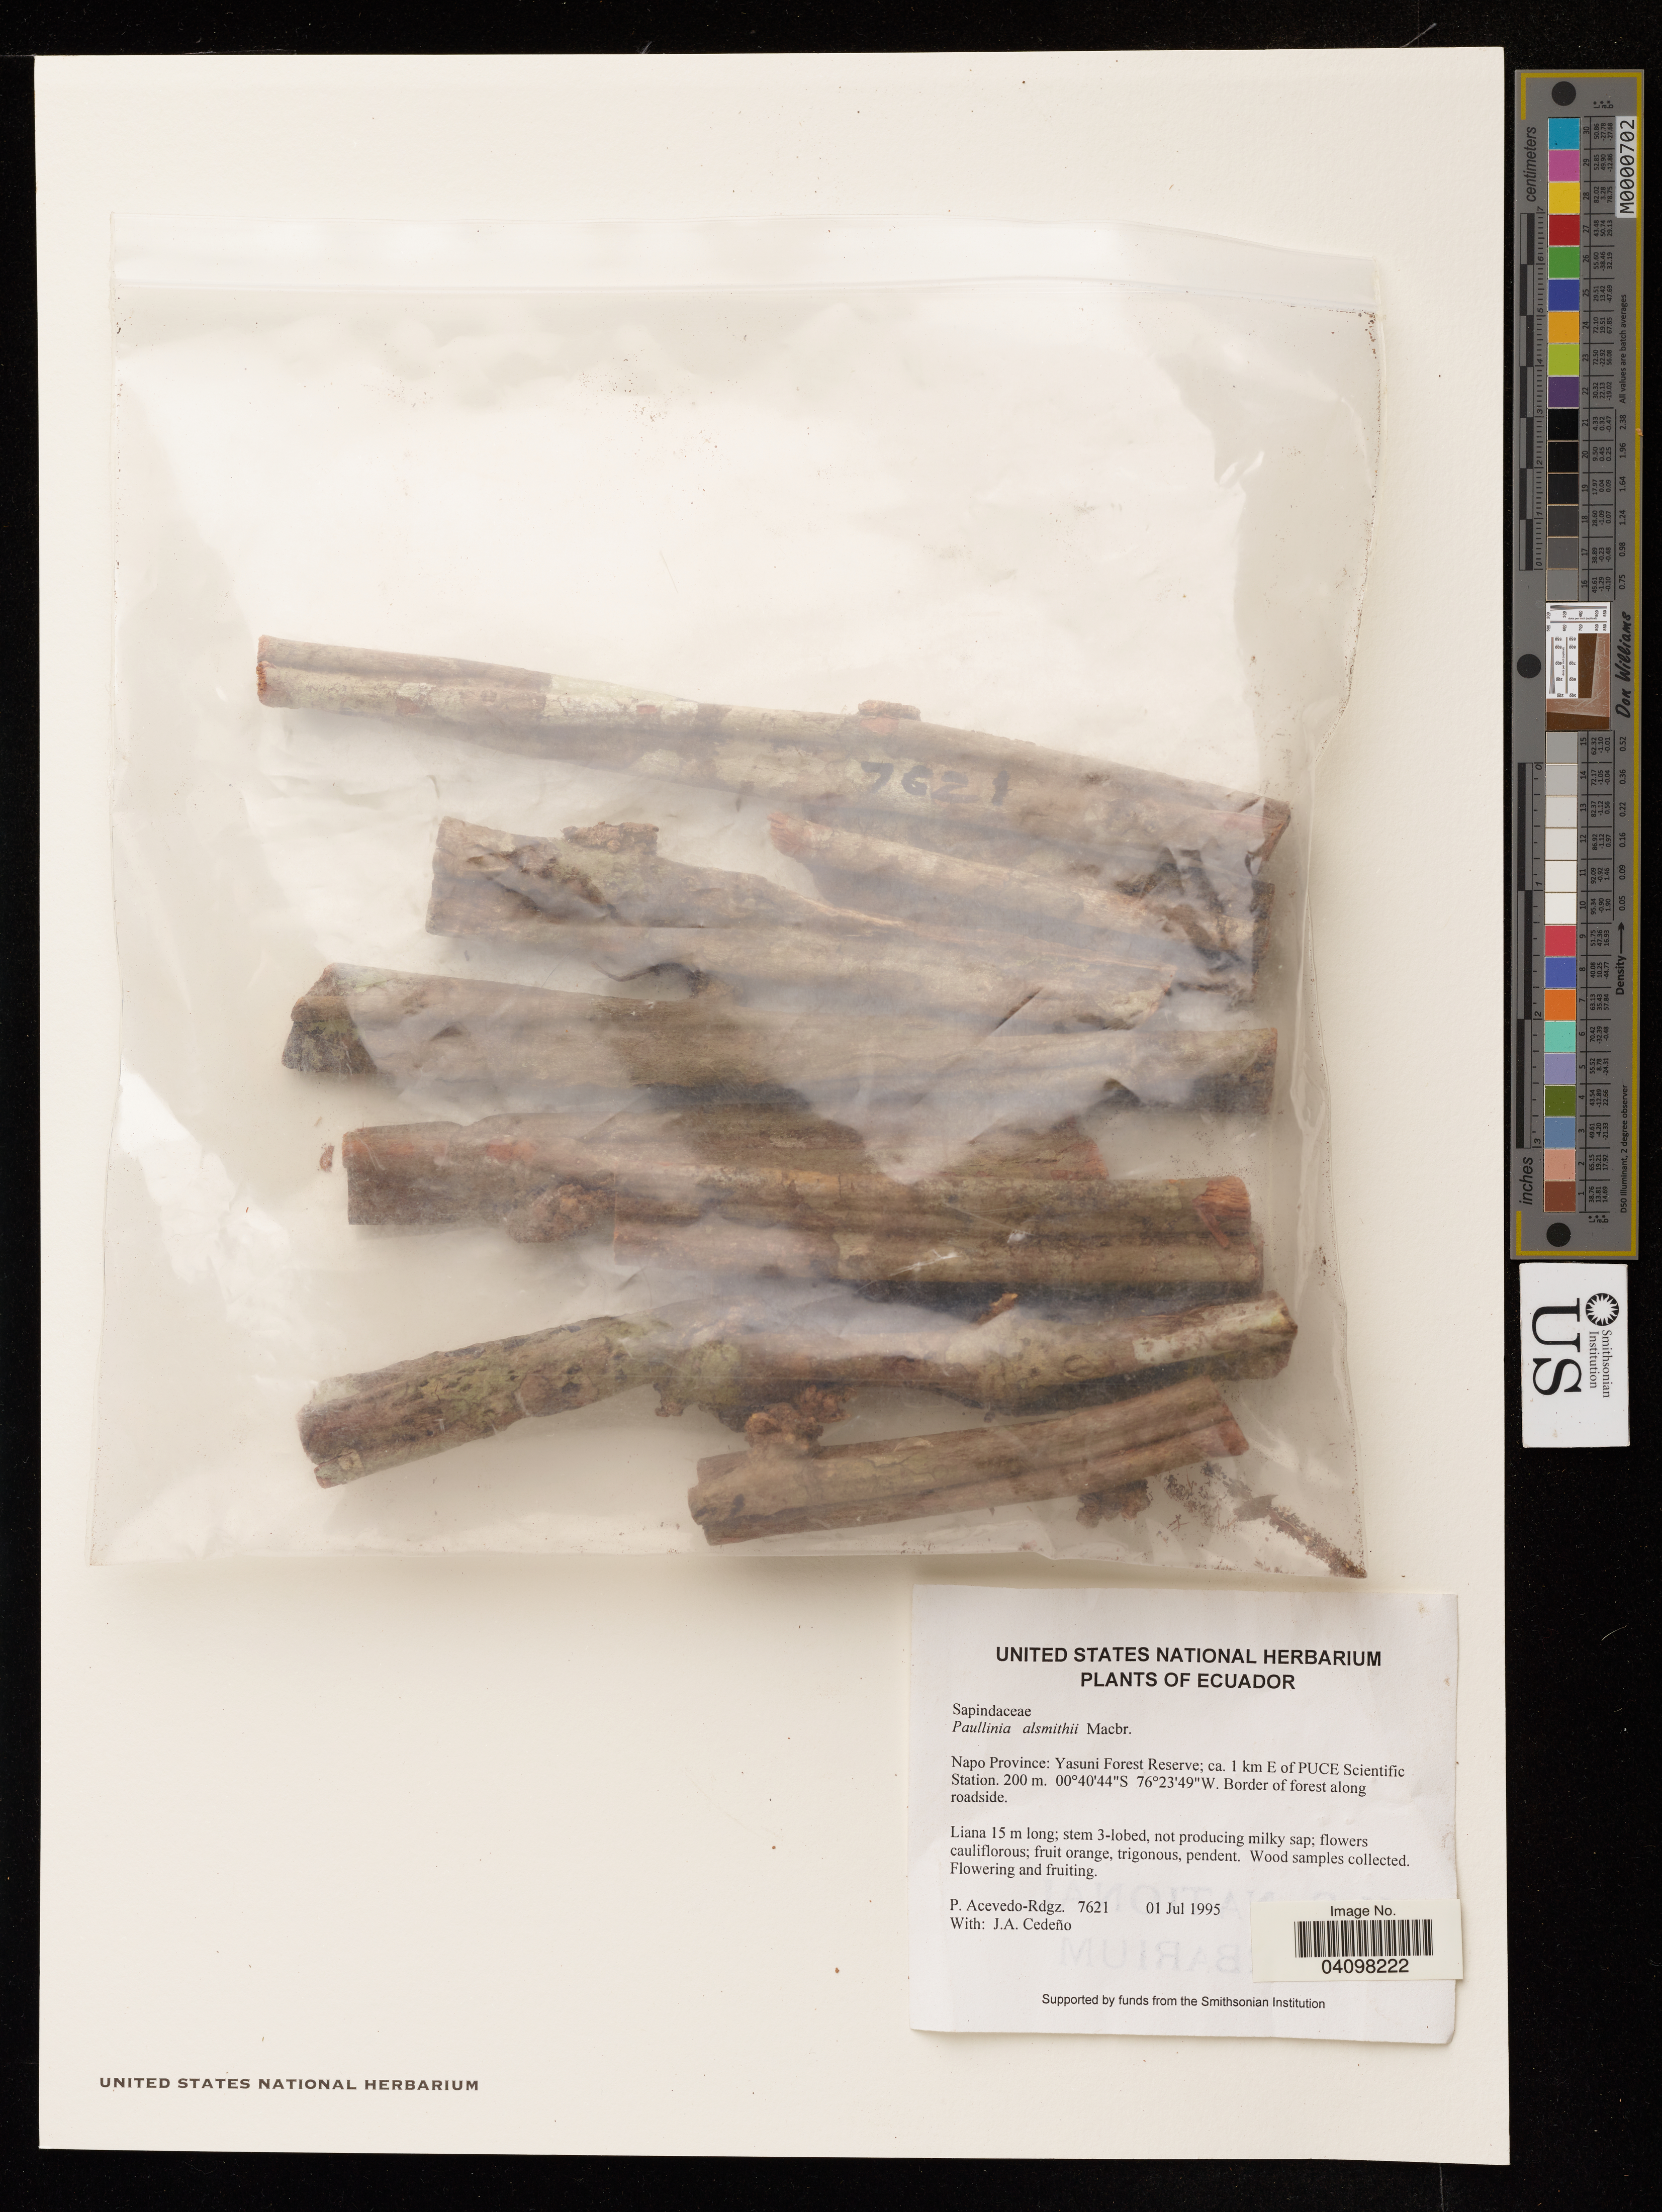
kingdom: Plantae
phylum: Tracheophyta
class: Magnoliopsida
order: Sapindales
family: Sapindaceae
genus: Paullinia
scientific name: Paullinia alsmithii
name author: J.F. Macbr.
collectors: P. Acevedo-Rodr. & J. A. Cedeno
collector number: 7621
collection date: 1995-07-01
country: Ecuador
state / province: Napo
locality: Yasuni Forest Reserve; ca. 1 km E of PUCE Scientific Station.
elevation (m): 200